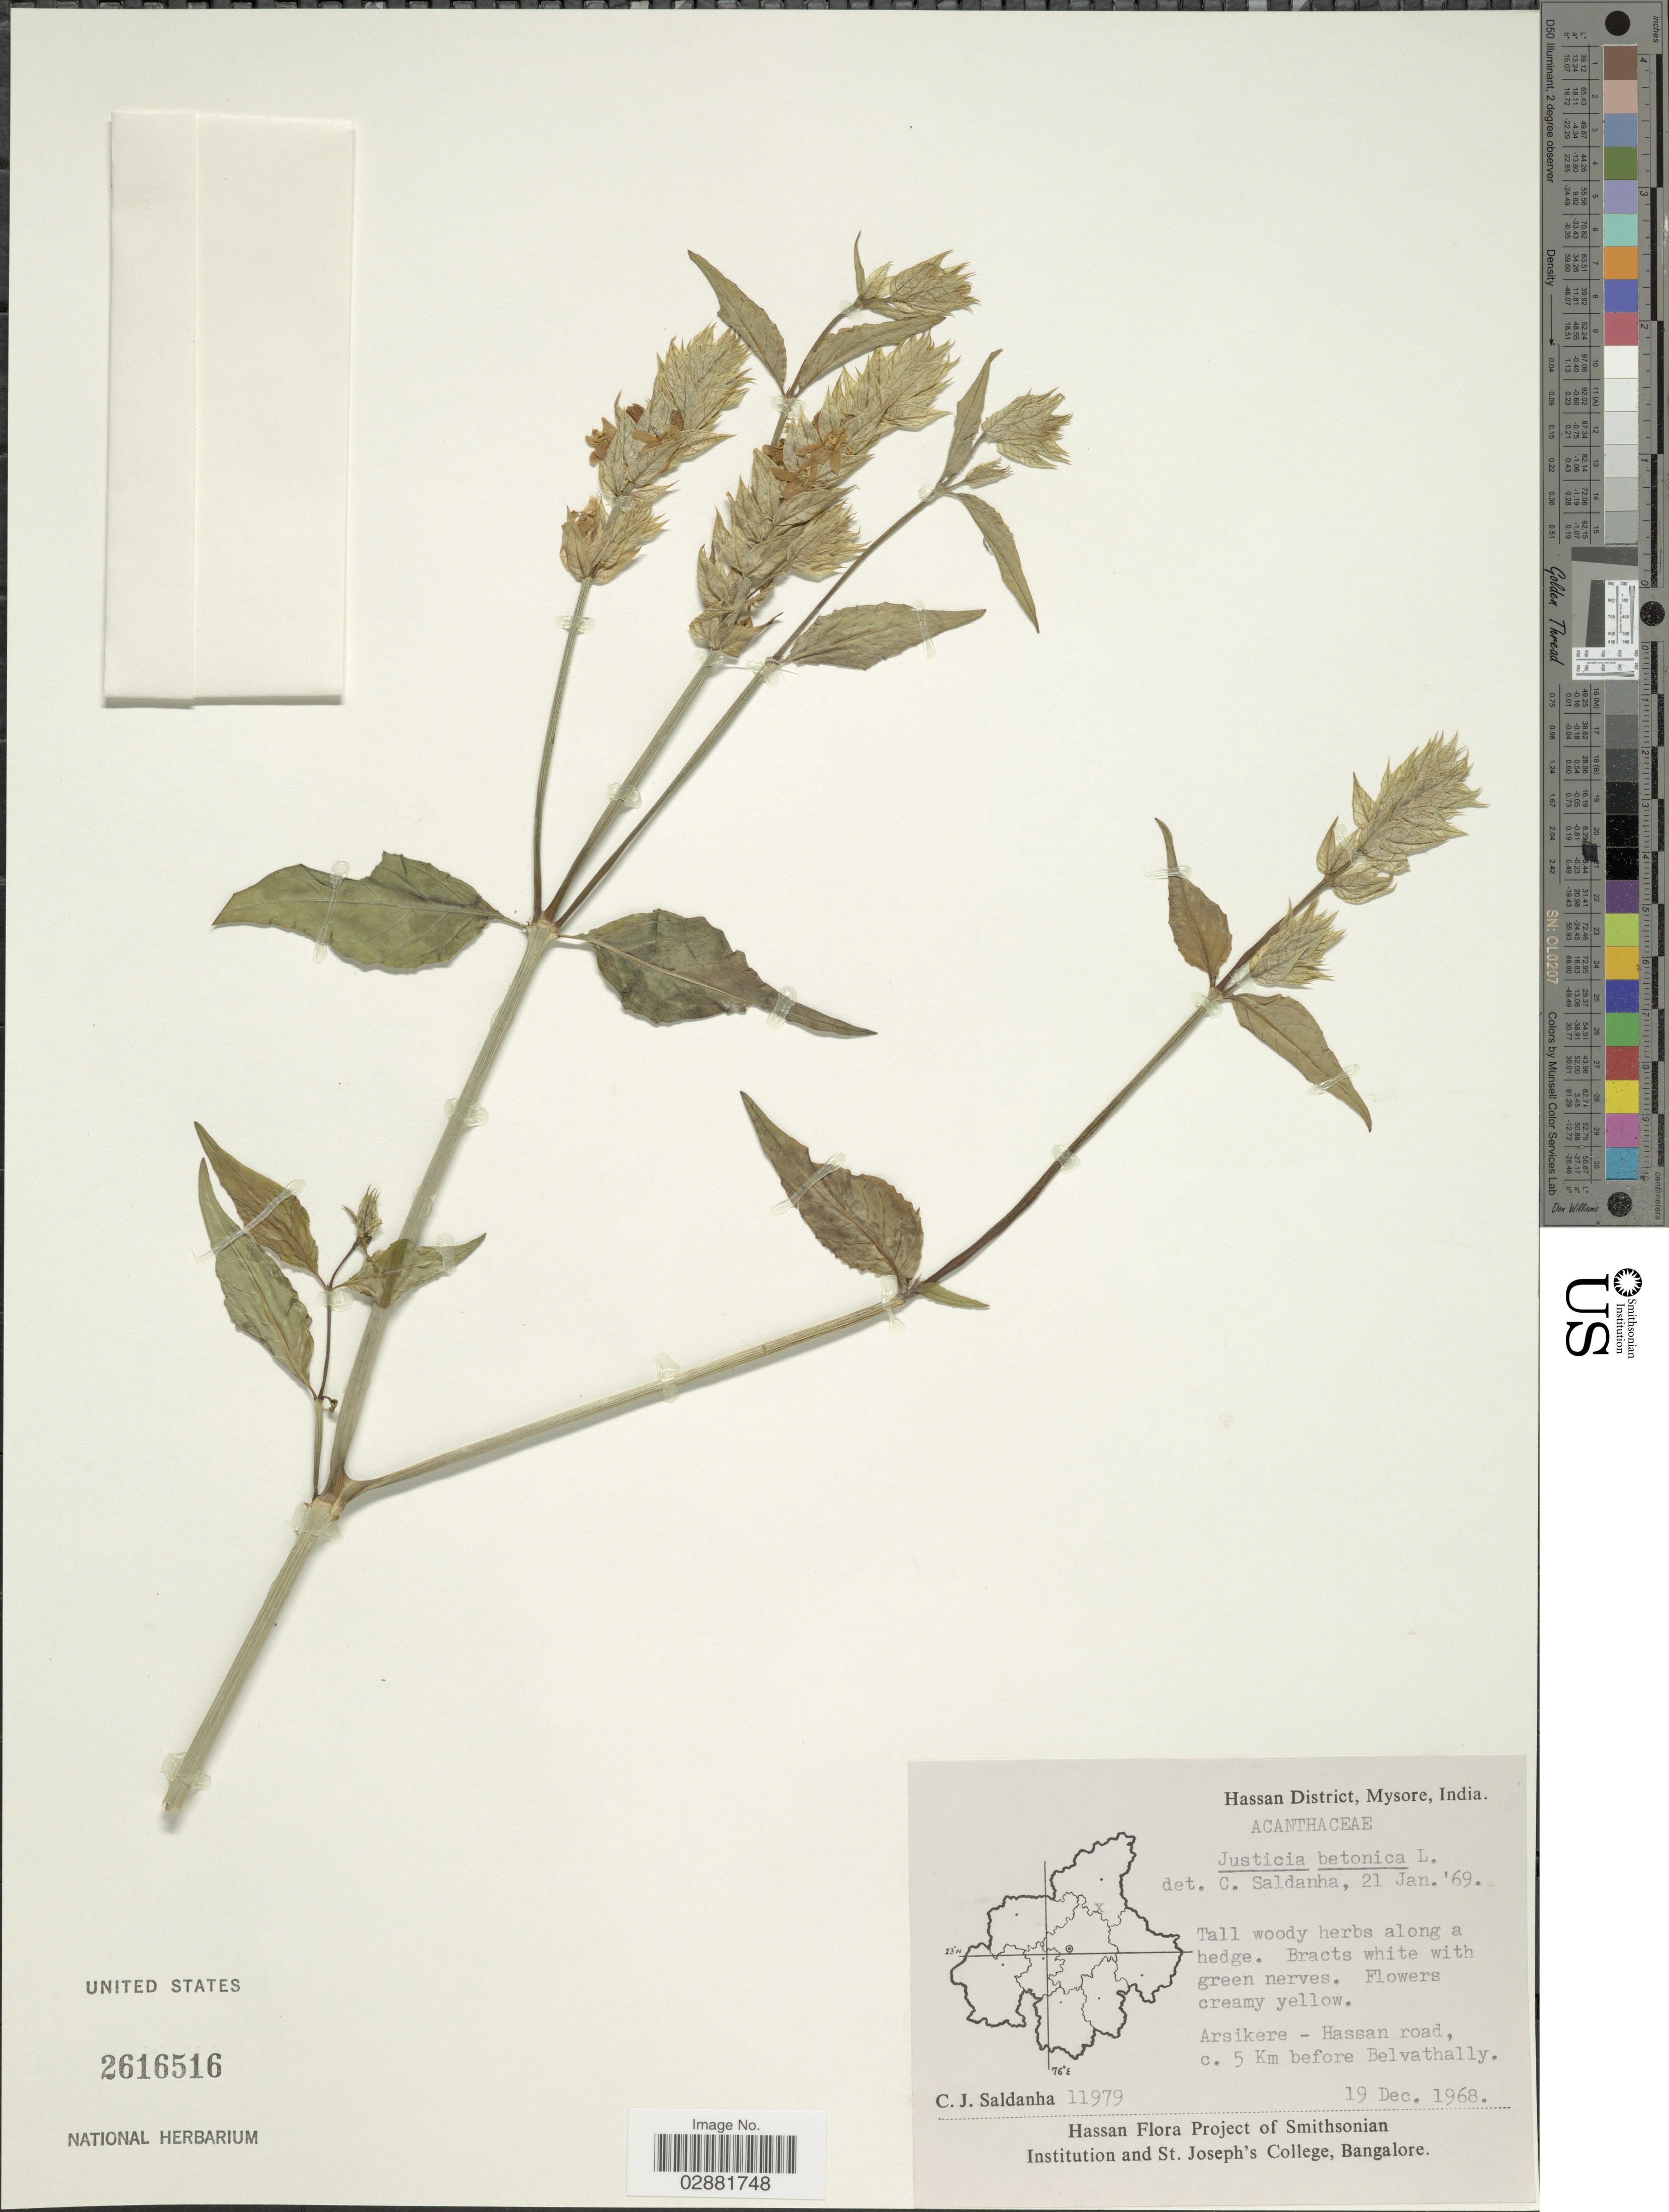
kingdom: Plantae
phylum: Tracheophyta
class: Magnoliopsida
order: Lamiales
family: Acanthaceae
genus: Justicia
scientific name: Justicia betonica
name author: L.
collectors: C. J. Saldanha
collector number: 11979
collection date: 1968-12-19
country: India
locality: Hassan District, Mysore, Arsikere-Hassan road, c. 5 Km before Belvathally.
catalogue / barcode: US 2616516